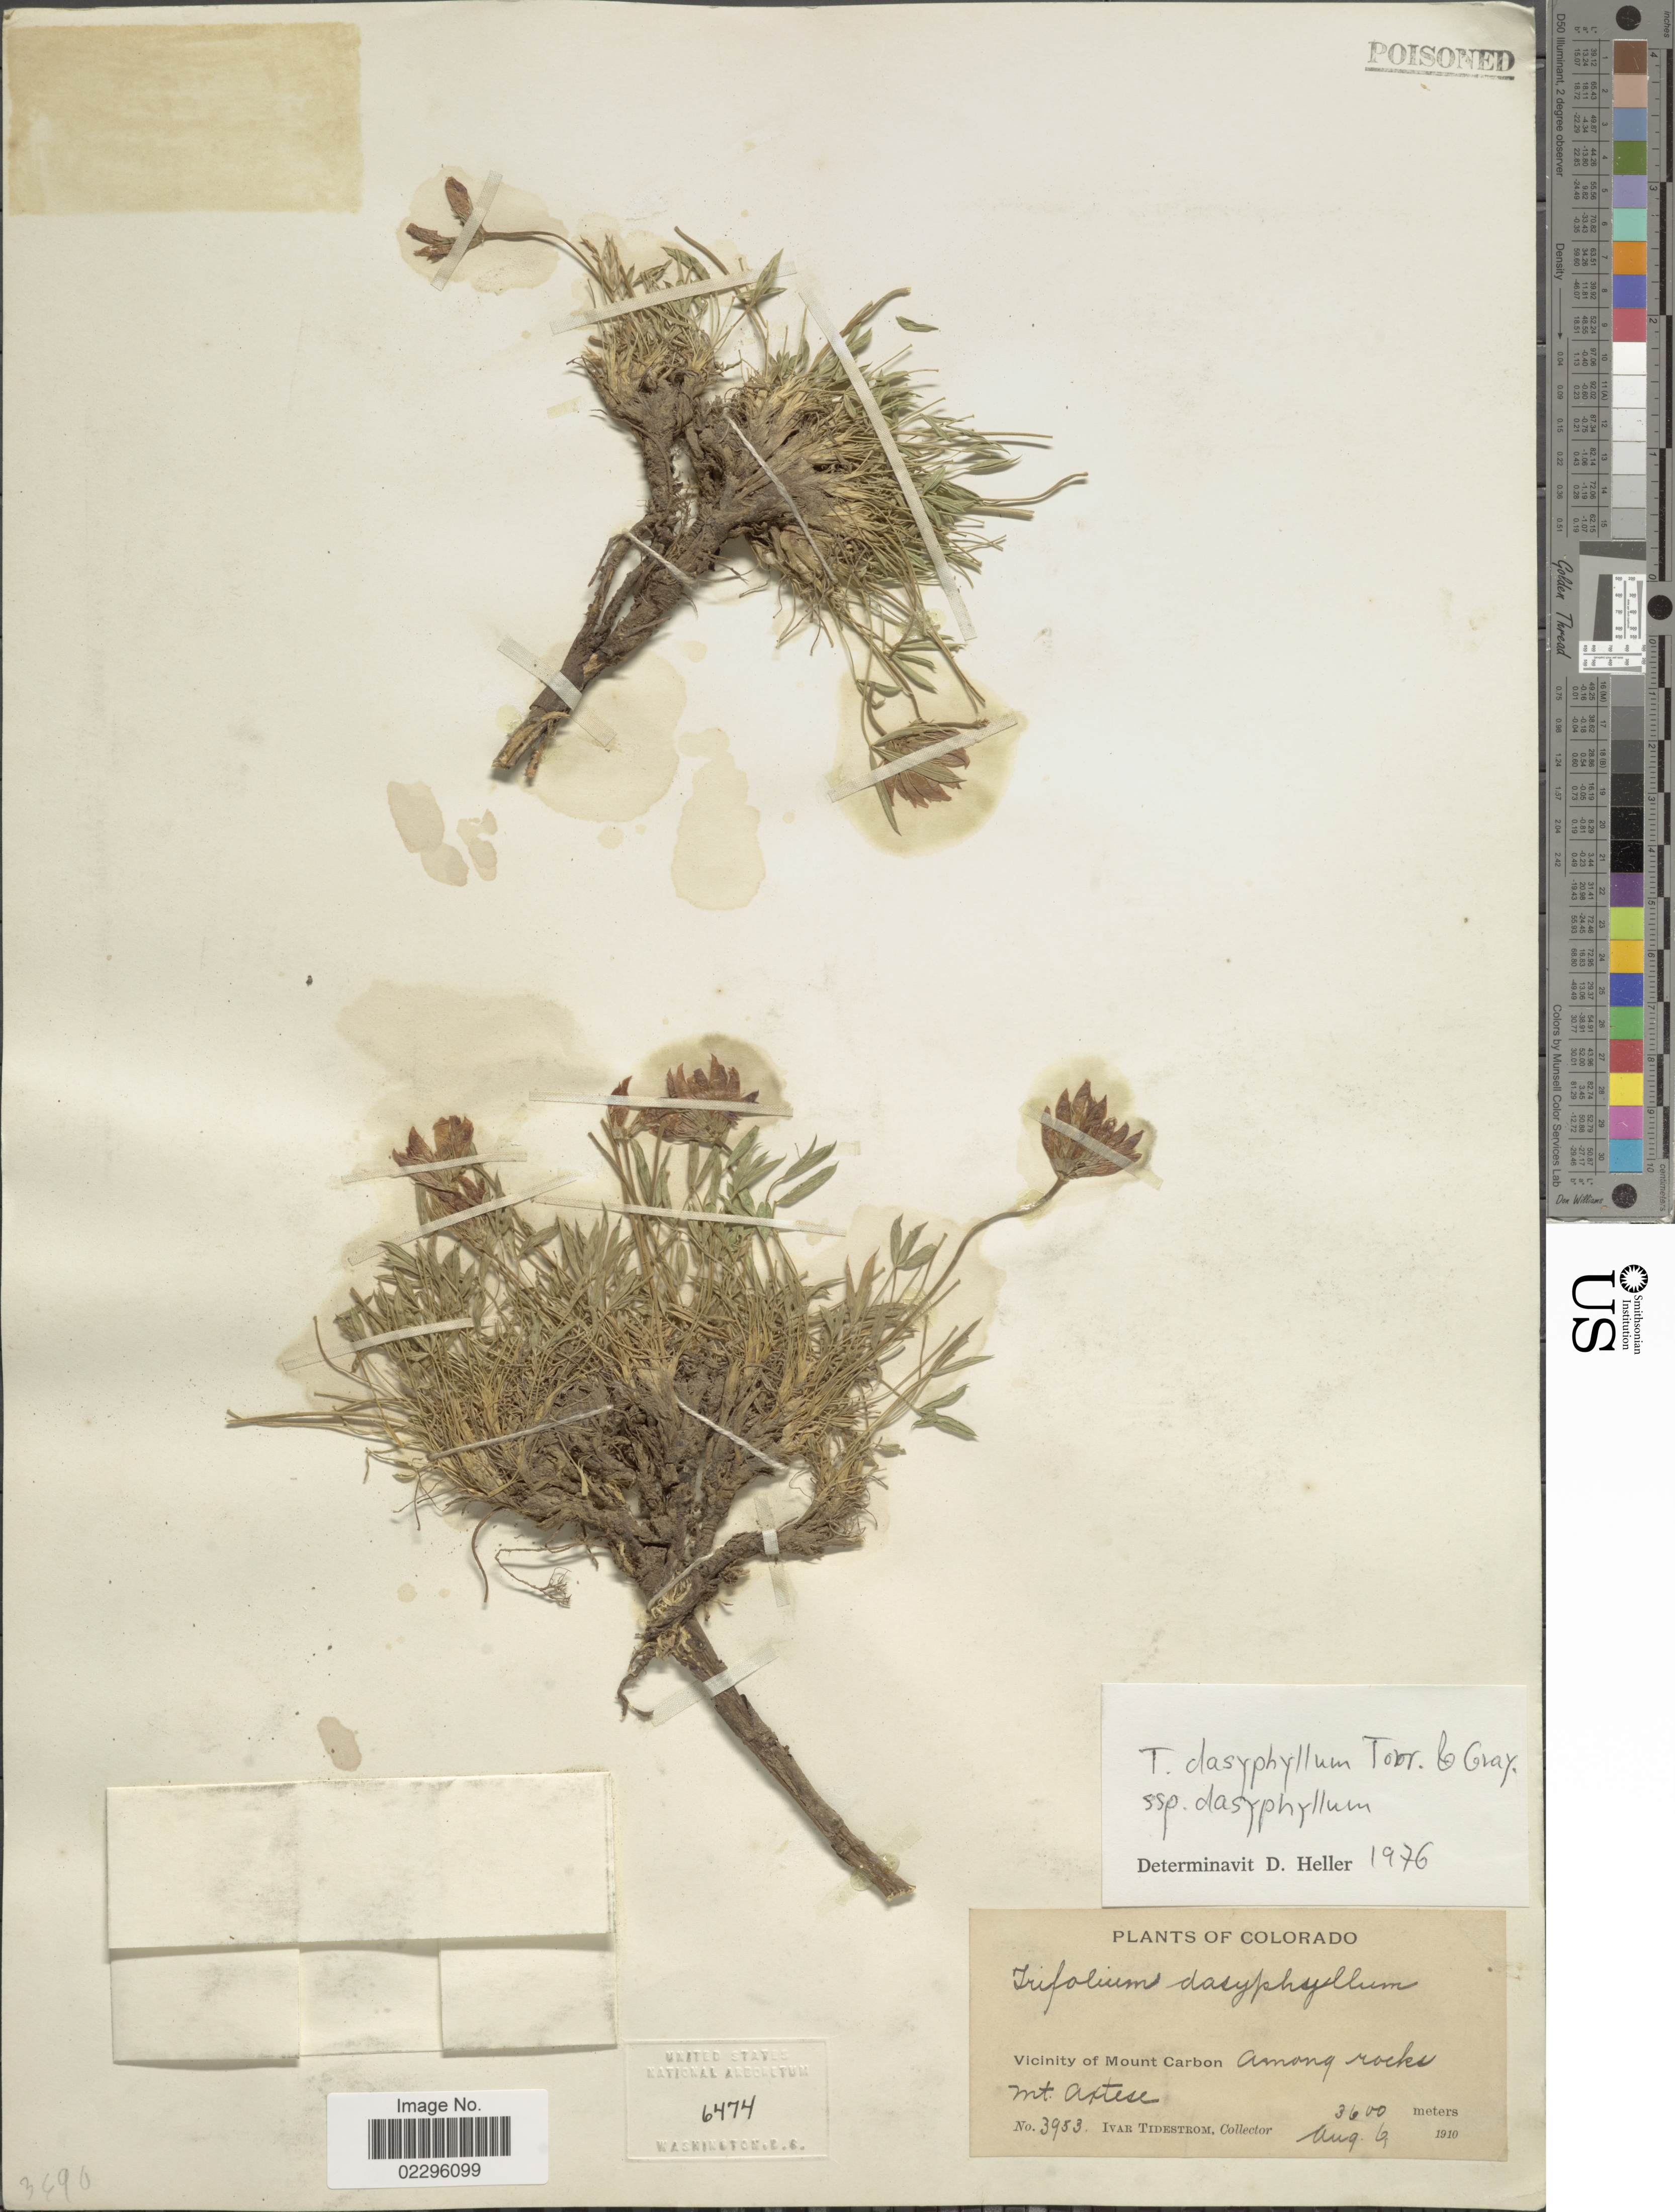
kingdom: Plantae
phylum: Tracheophyta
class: Magnoliopsida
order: Fabales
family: Fabaceae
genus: Trifolium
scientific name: Trifolium dasyphyllum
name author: Torr. & A. Gray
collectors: I. F. Tidestrom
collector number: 3953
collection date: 1910-08-06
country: United States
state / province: Colorado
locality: Vicinity of Mount Carbon, Mt. Axtese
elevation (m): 3600